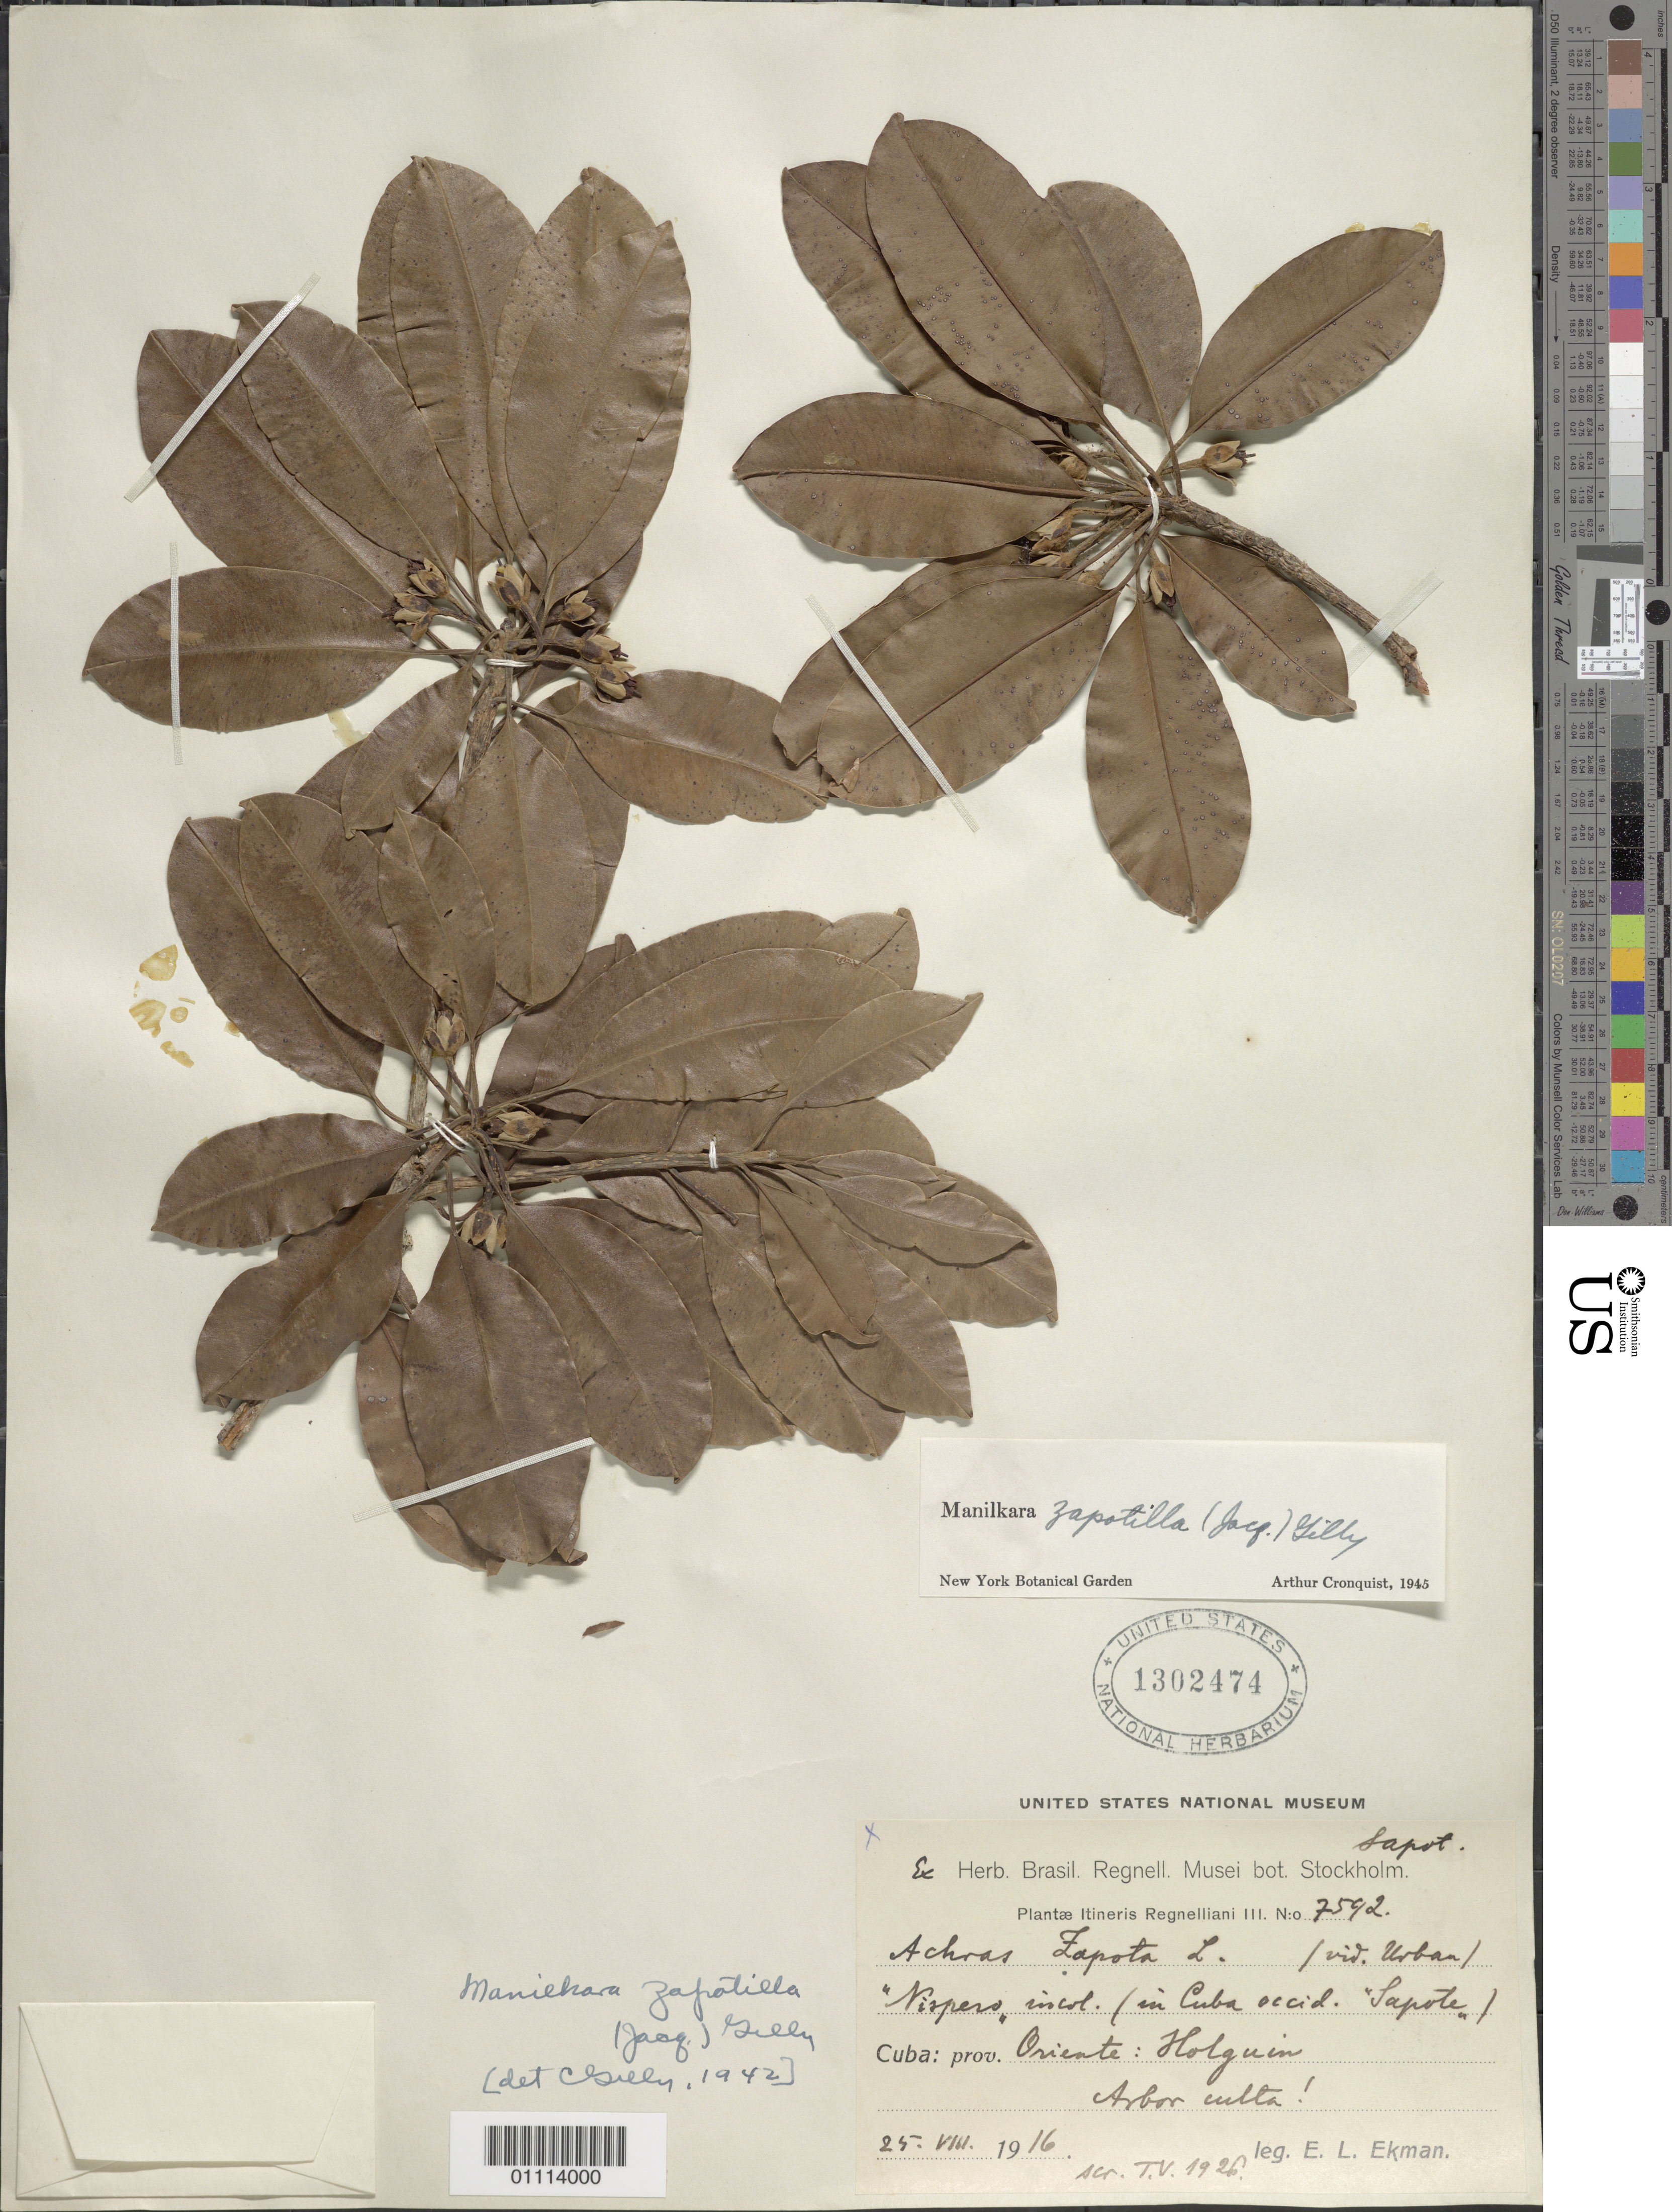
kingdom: Plantae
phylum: Tracheophyta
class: Magnoliopsida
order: Ericales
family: Sapotaceae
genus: Manilkara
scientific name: Manilkara zapotilla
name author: (Jacq.) Gilly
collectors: E. L. Ekman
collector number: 7592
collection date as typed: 25 Aug 1916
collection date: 1916-08-25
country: Cuba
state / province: Holguín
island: Cuba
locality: incol in Cuba occid Oriente: Holguin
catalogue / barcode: US 1302474